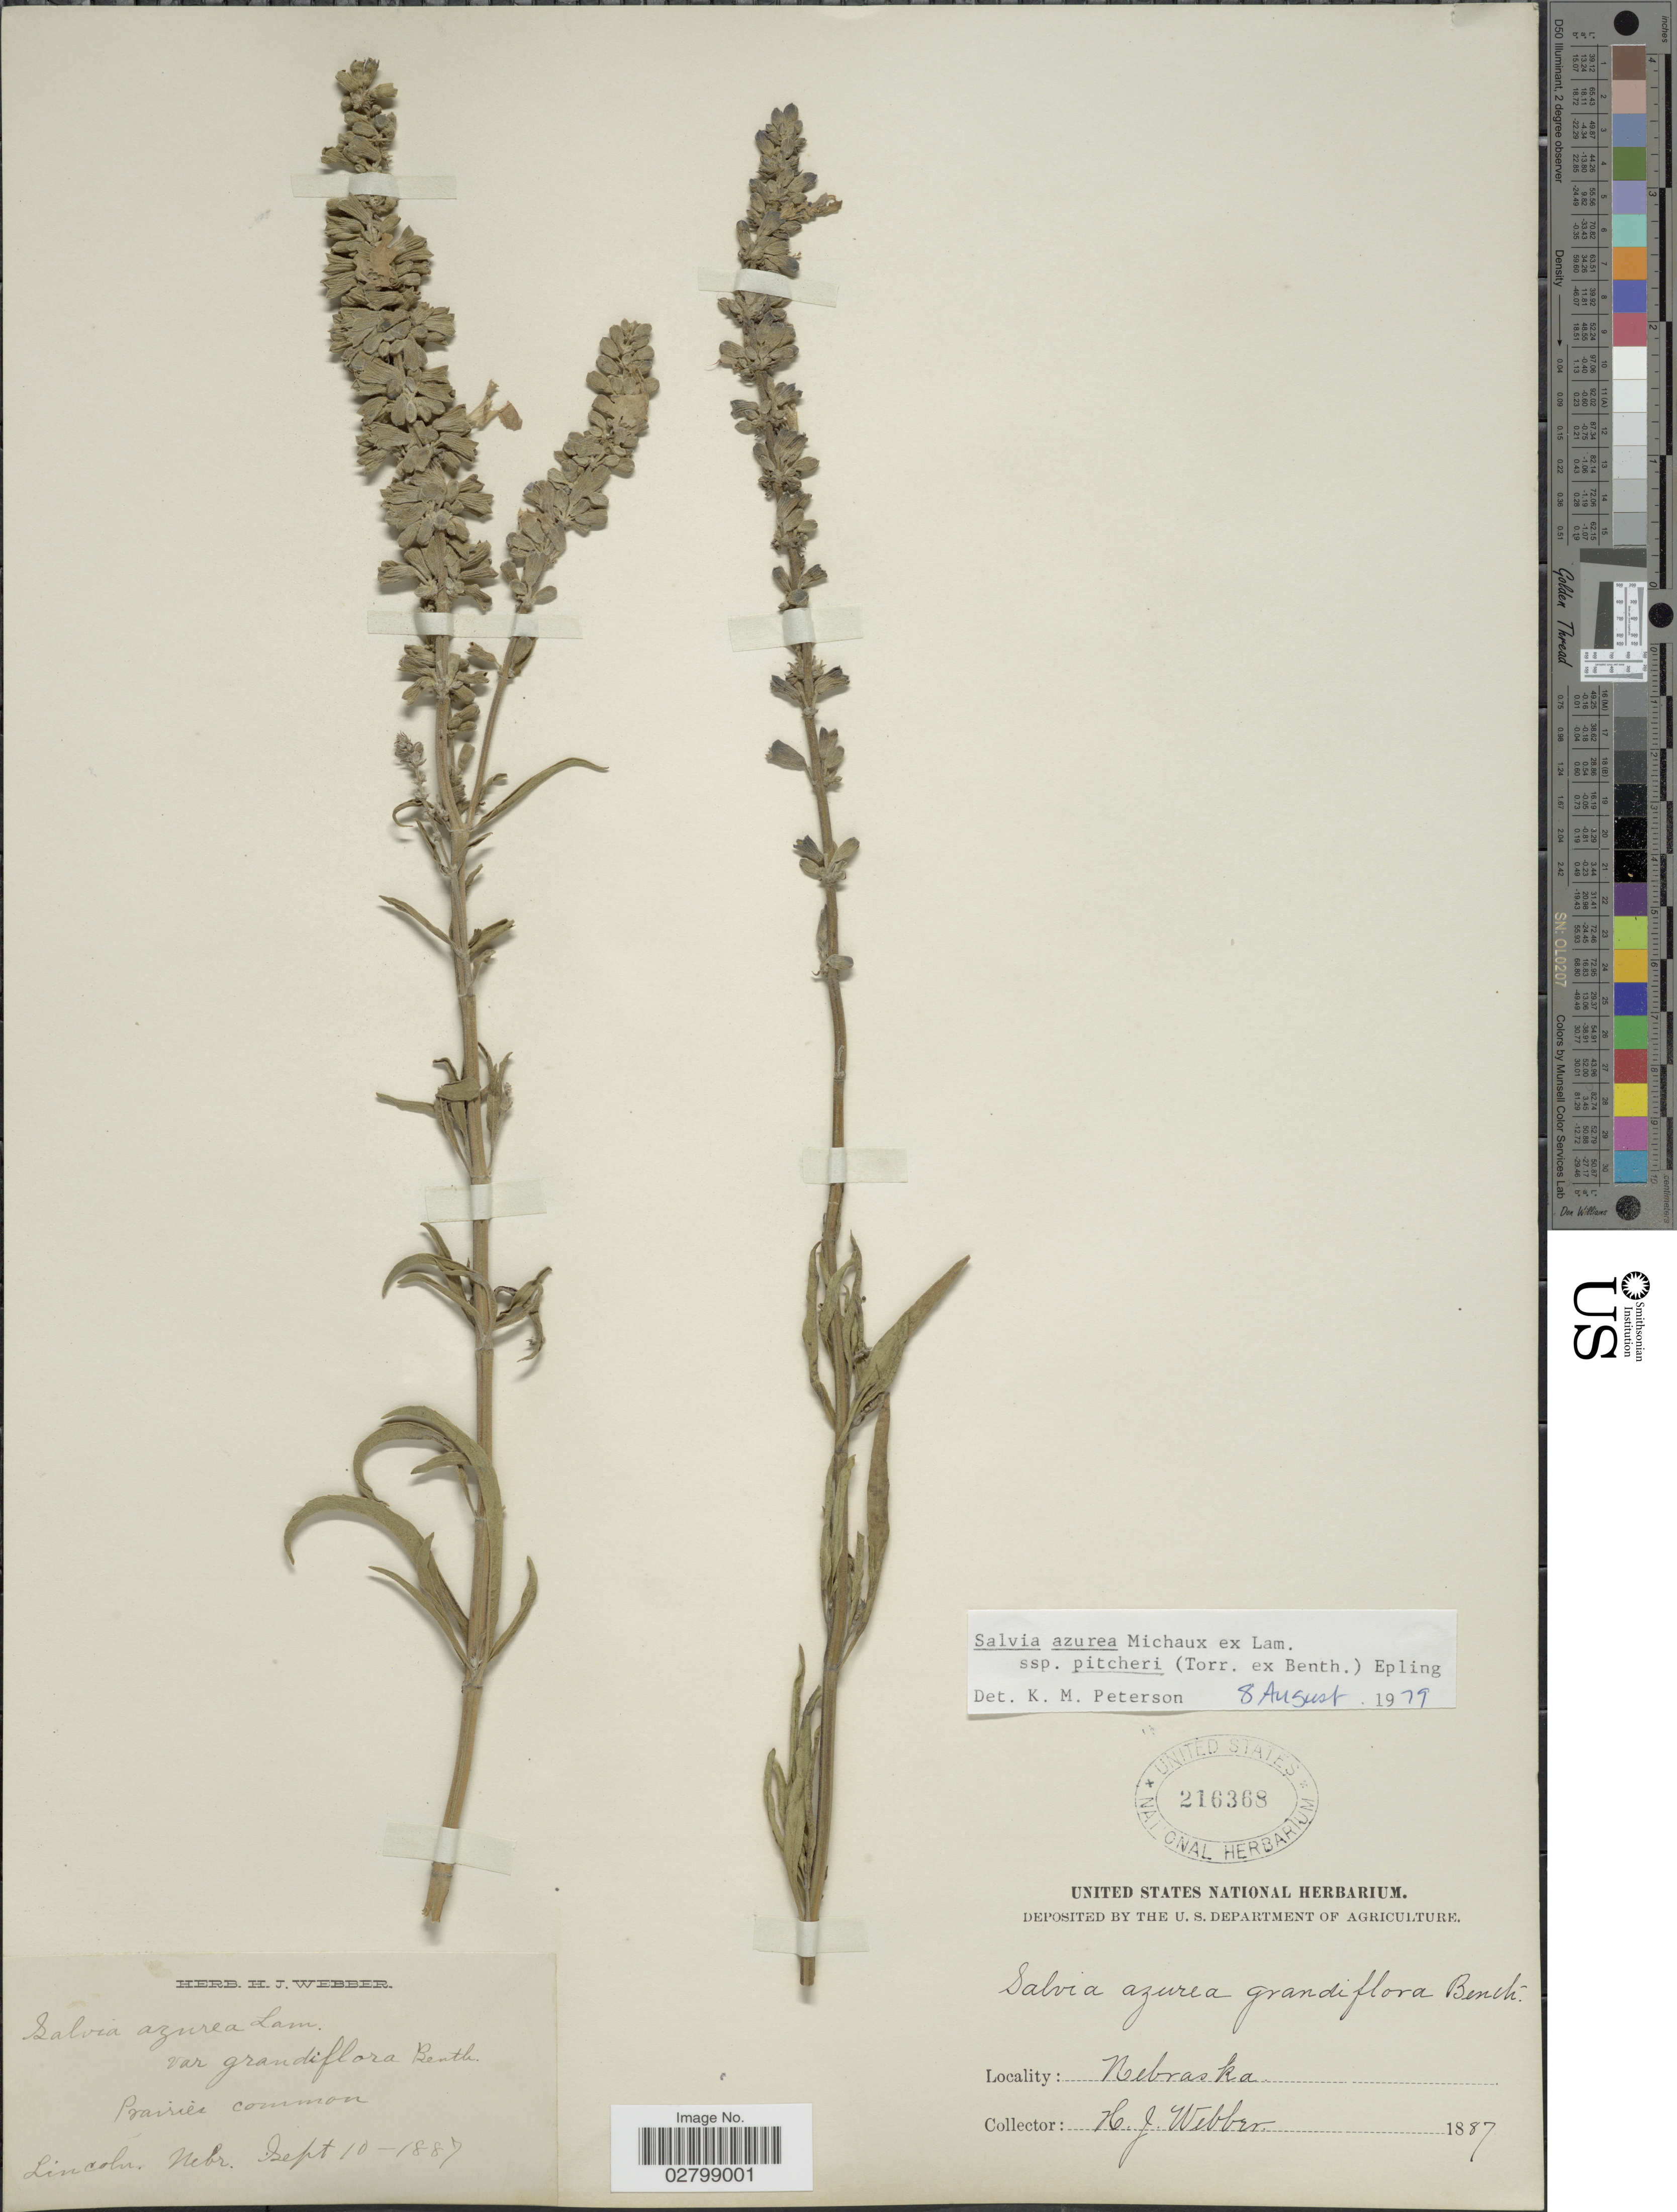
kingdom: Plantae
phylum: Tracheophyta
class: Magnoliopsida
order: Lamiales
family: Lamiaceae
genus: Salvia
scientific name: Salvia azurea subsp. pitcheri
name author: Michx. ex Lam.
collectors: H. Webber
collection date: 1887-09-10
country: United States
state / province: Nebraska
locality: Lincoln.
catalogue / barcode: US 216368